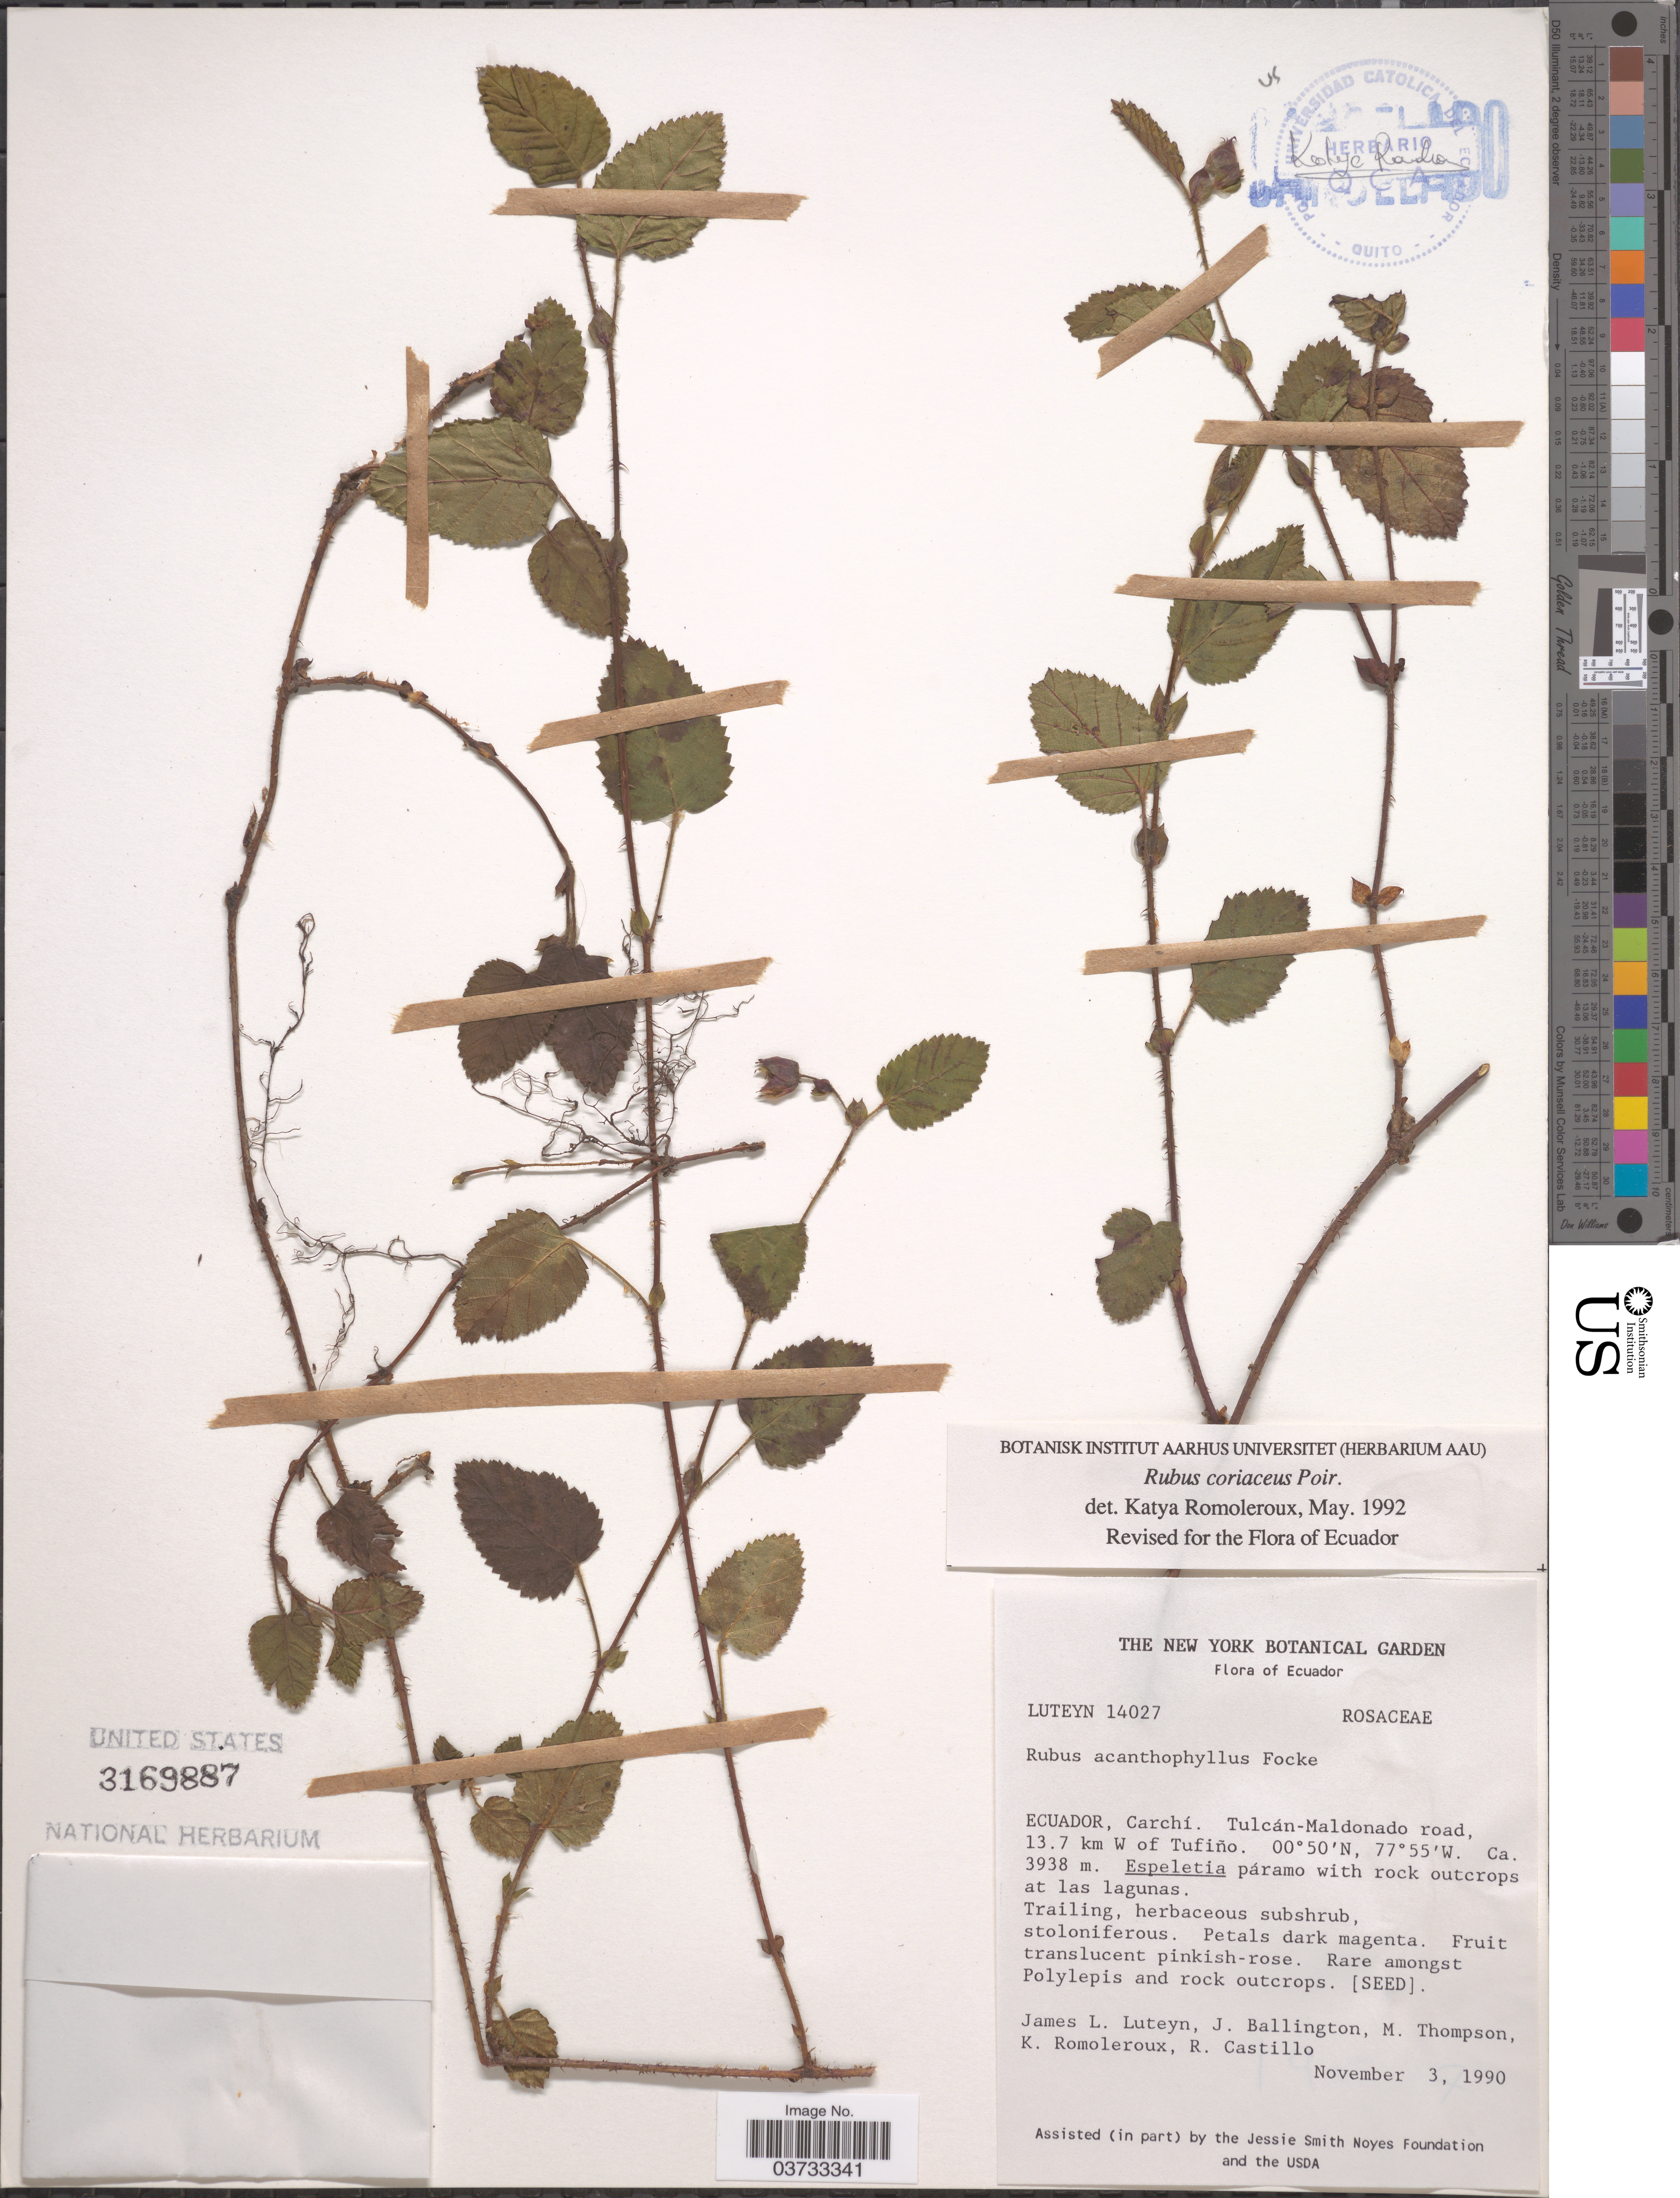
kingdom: Plantae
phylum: Tracheophyta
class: Magnoliopsida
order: Rosales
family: Rosaceae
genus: Rubus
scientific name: Rubus coriaceus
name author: Poir.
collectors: J. Luteyn, J. Ballington, M. Thompson, K. Romoleroux & R. Castillo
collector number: Luteyn 14027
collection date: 1990-11-03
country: Ecuador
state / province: Carchi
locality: Tulcán-Maldonado road, 13.7 km W of Tufiño.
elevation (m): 3938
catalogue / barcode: US 3169887